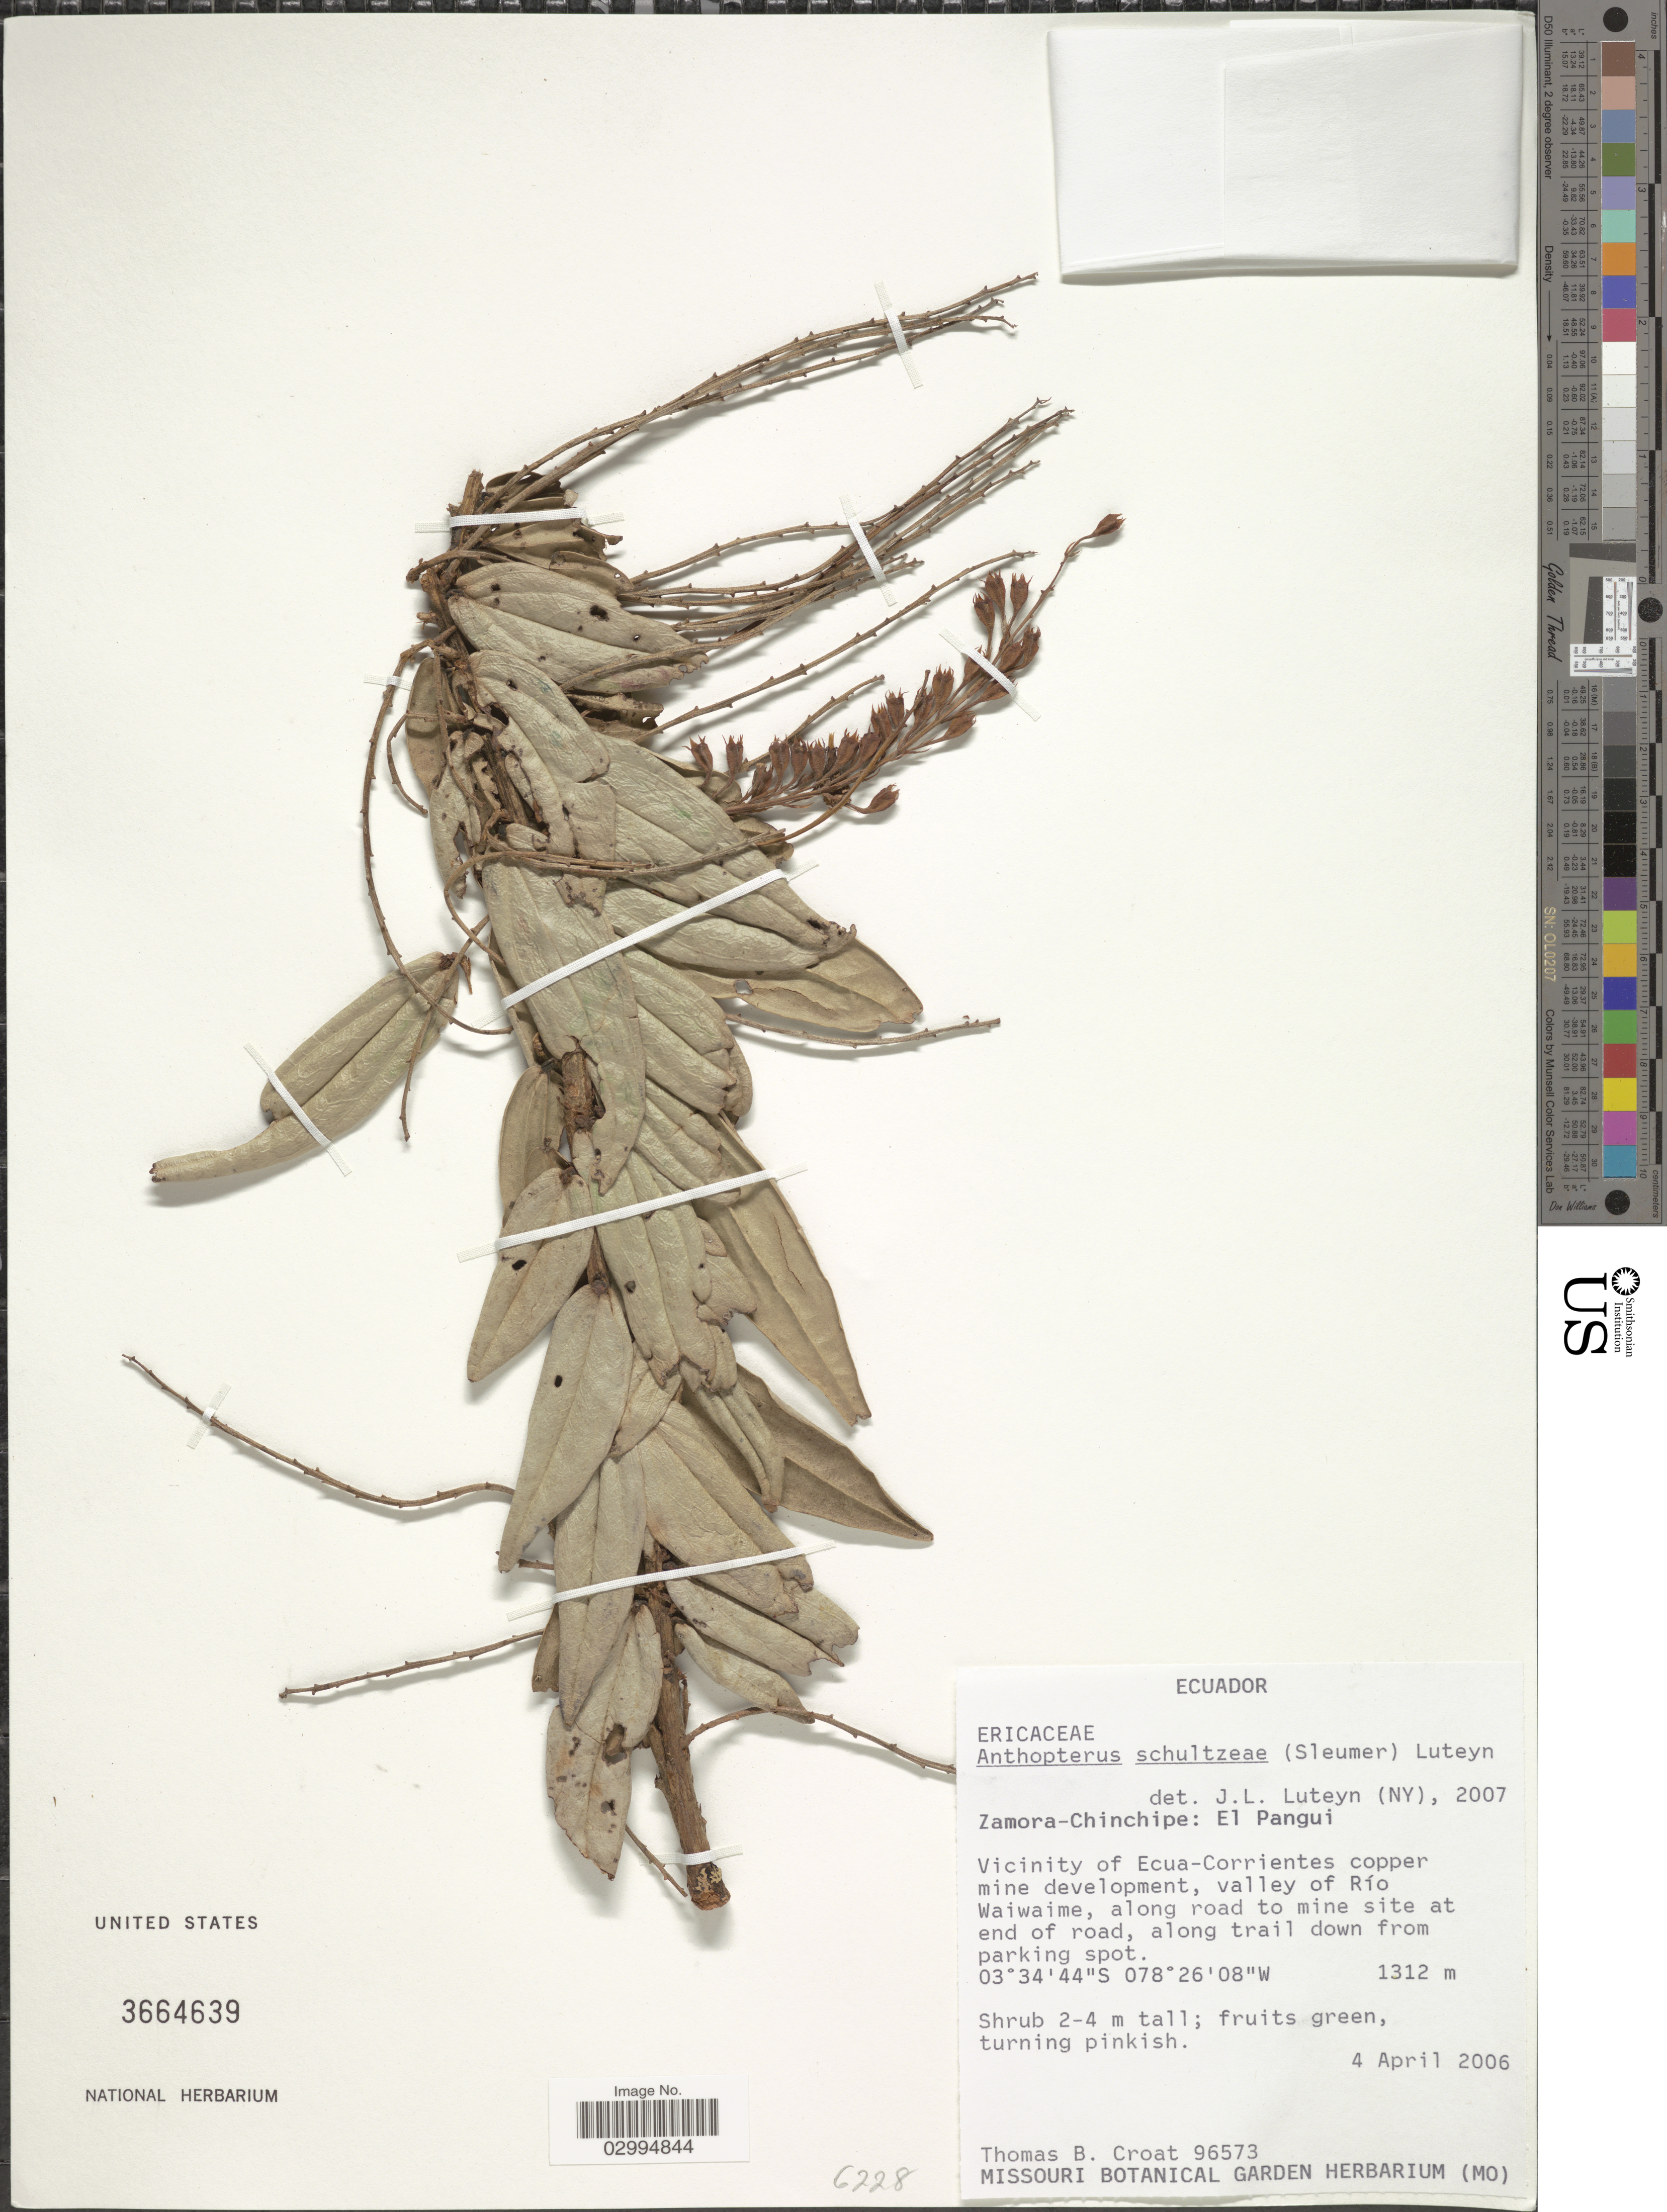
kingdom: Plantae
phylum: Tracheophyta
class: Magnoliopsida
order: Ericales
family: Ericaceae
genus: Anthopterus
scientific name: Anthopterus schultzeae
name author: (Sleumer) Luteyn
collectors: T. B. Croat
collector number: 96573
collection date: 2006-04-04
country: Ecuador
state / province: Zamora-Chinchipe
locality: El Pangui. Vicinity of Ecua-Corrientes copper mine development, valley of Río Waiwaime, along road to mine site at end of road, along trail down from parking spot.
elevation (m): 1312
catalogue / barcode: US 3664639